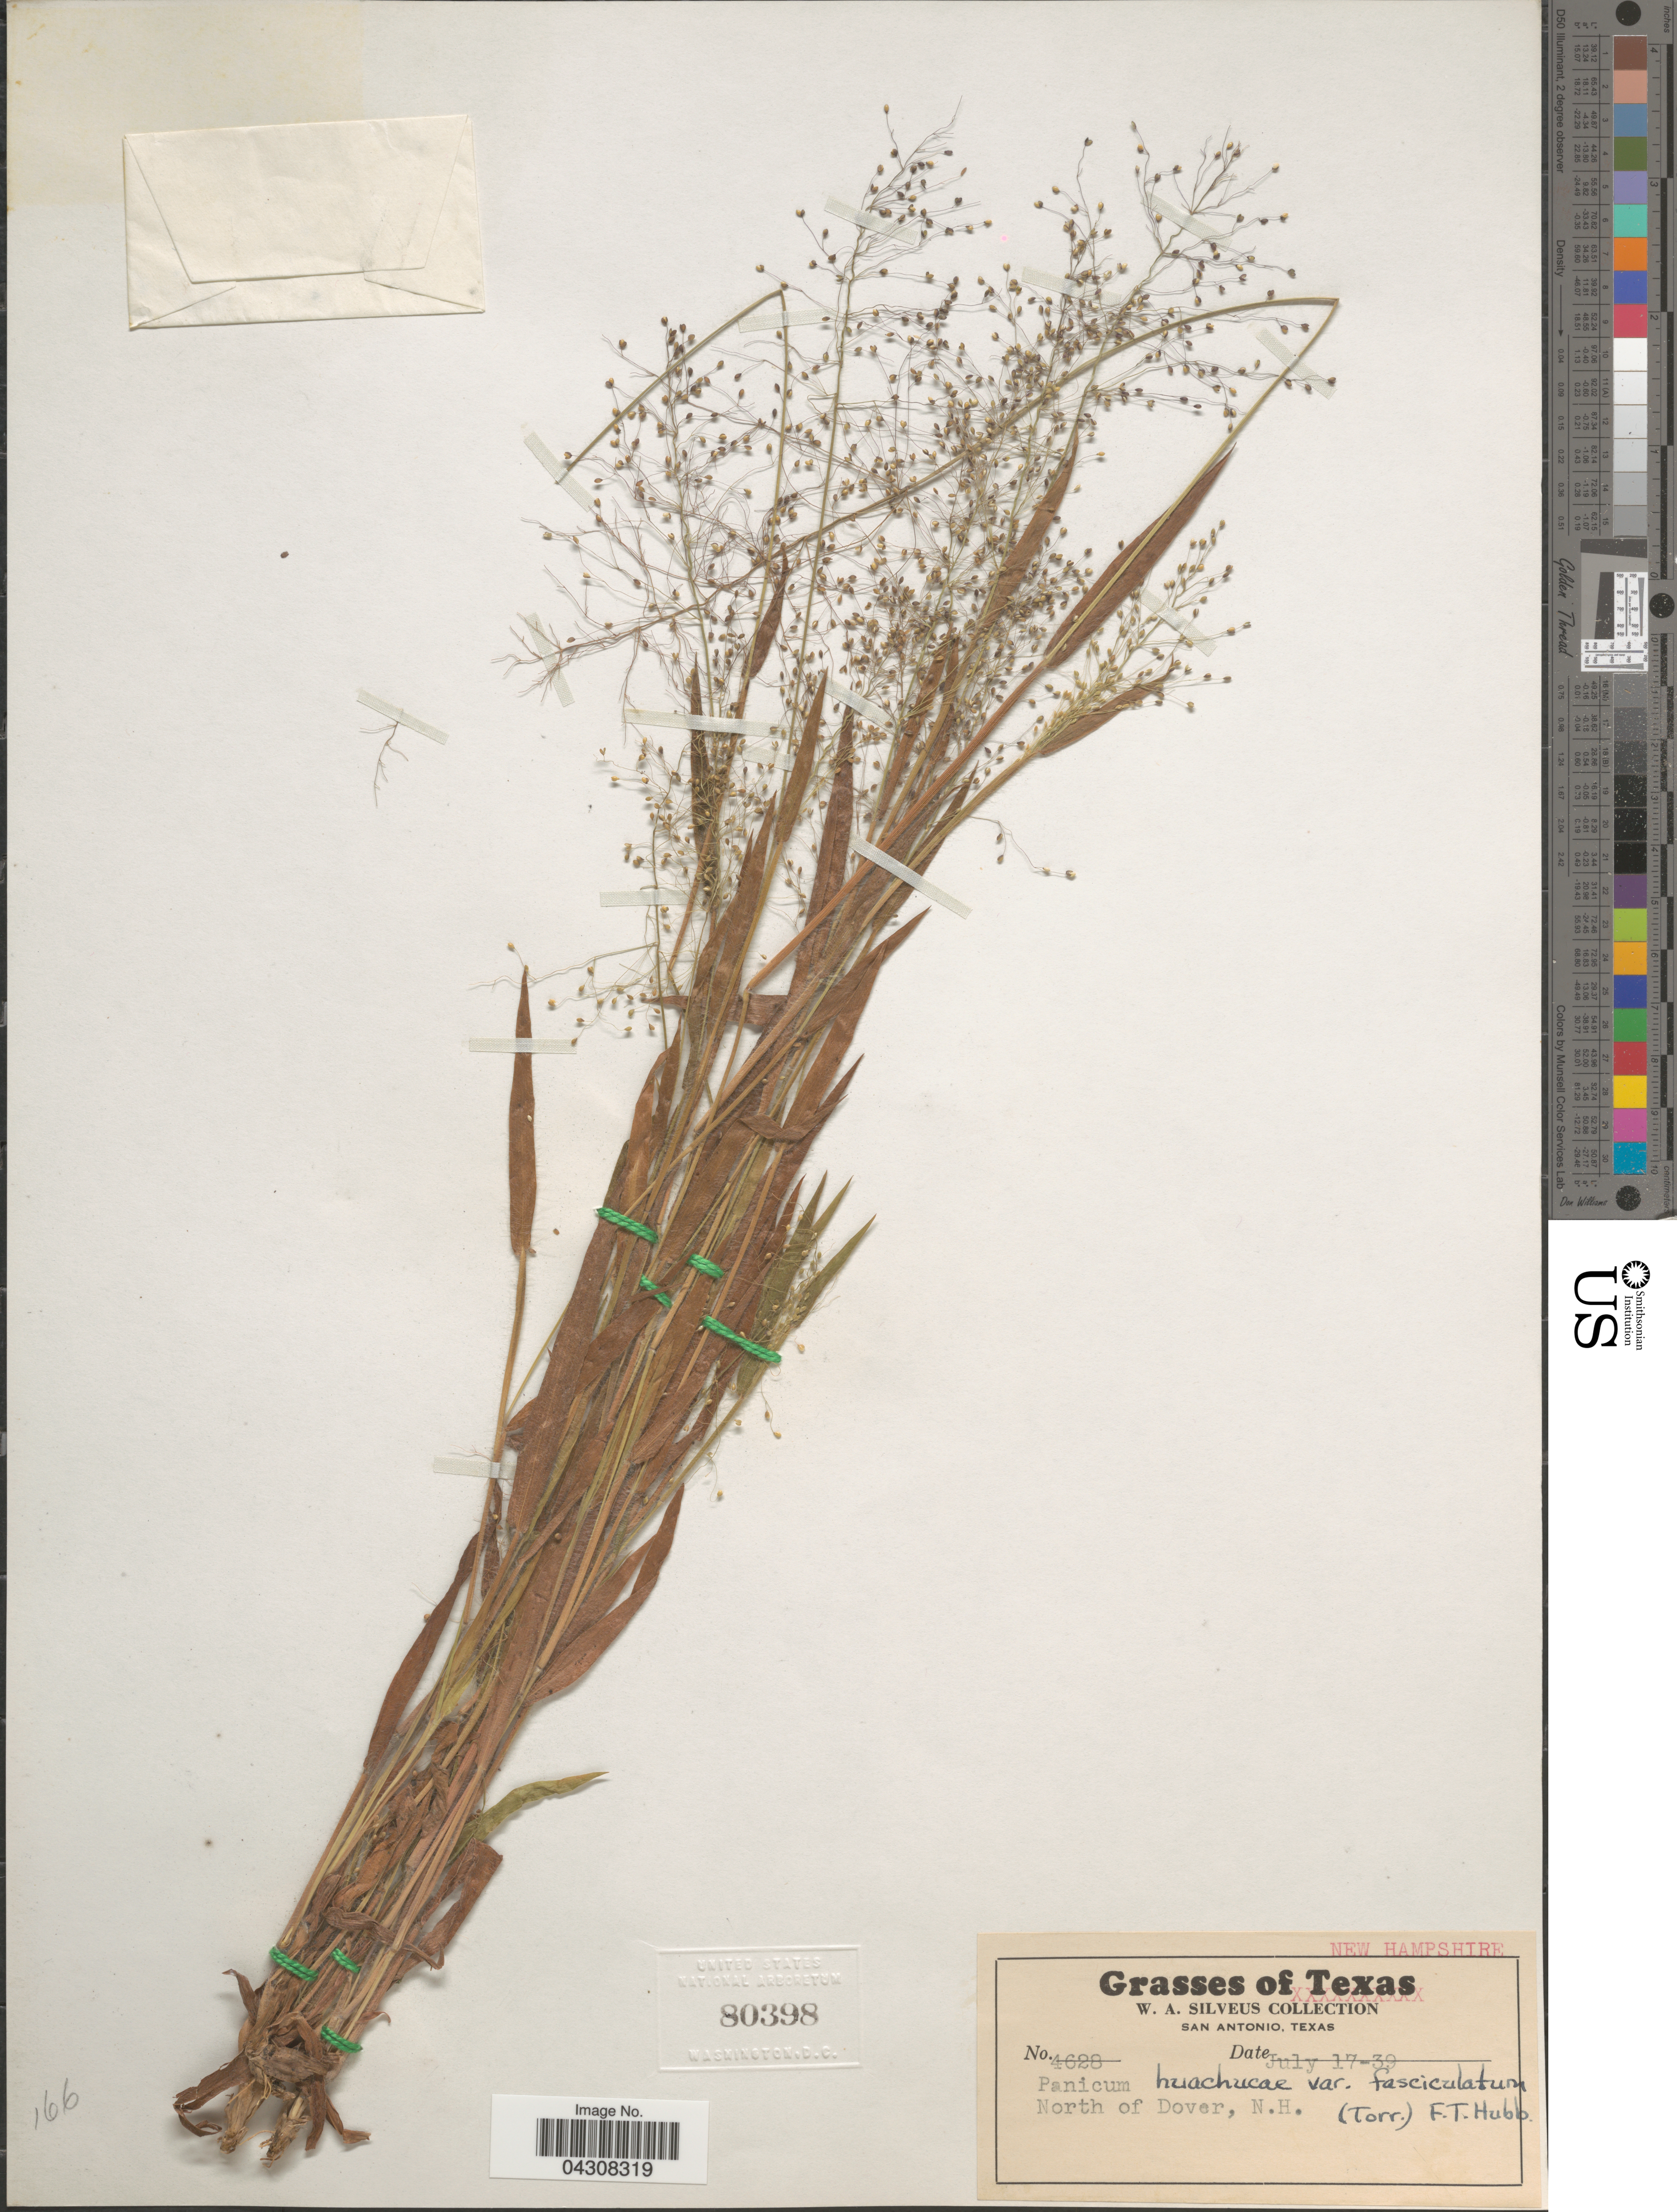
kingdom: Plantae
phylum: Tracheophyta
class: Liliopsida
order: Poales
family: Poaceae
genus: Dichanthelium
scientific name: Dichanthelium acuminatum var. acuminatum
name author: (Sw.) Gould & C.A. Clark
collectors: W. Silveus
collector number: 4628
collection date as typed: Transcribed d/m/y: 17/7/39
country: United States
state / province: New Hampshire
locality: North of Dover.